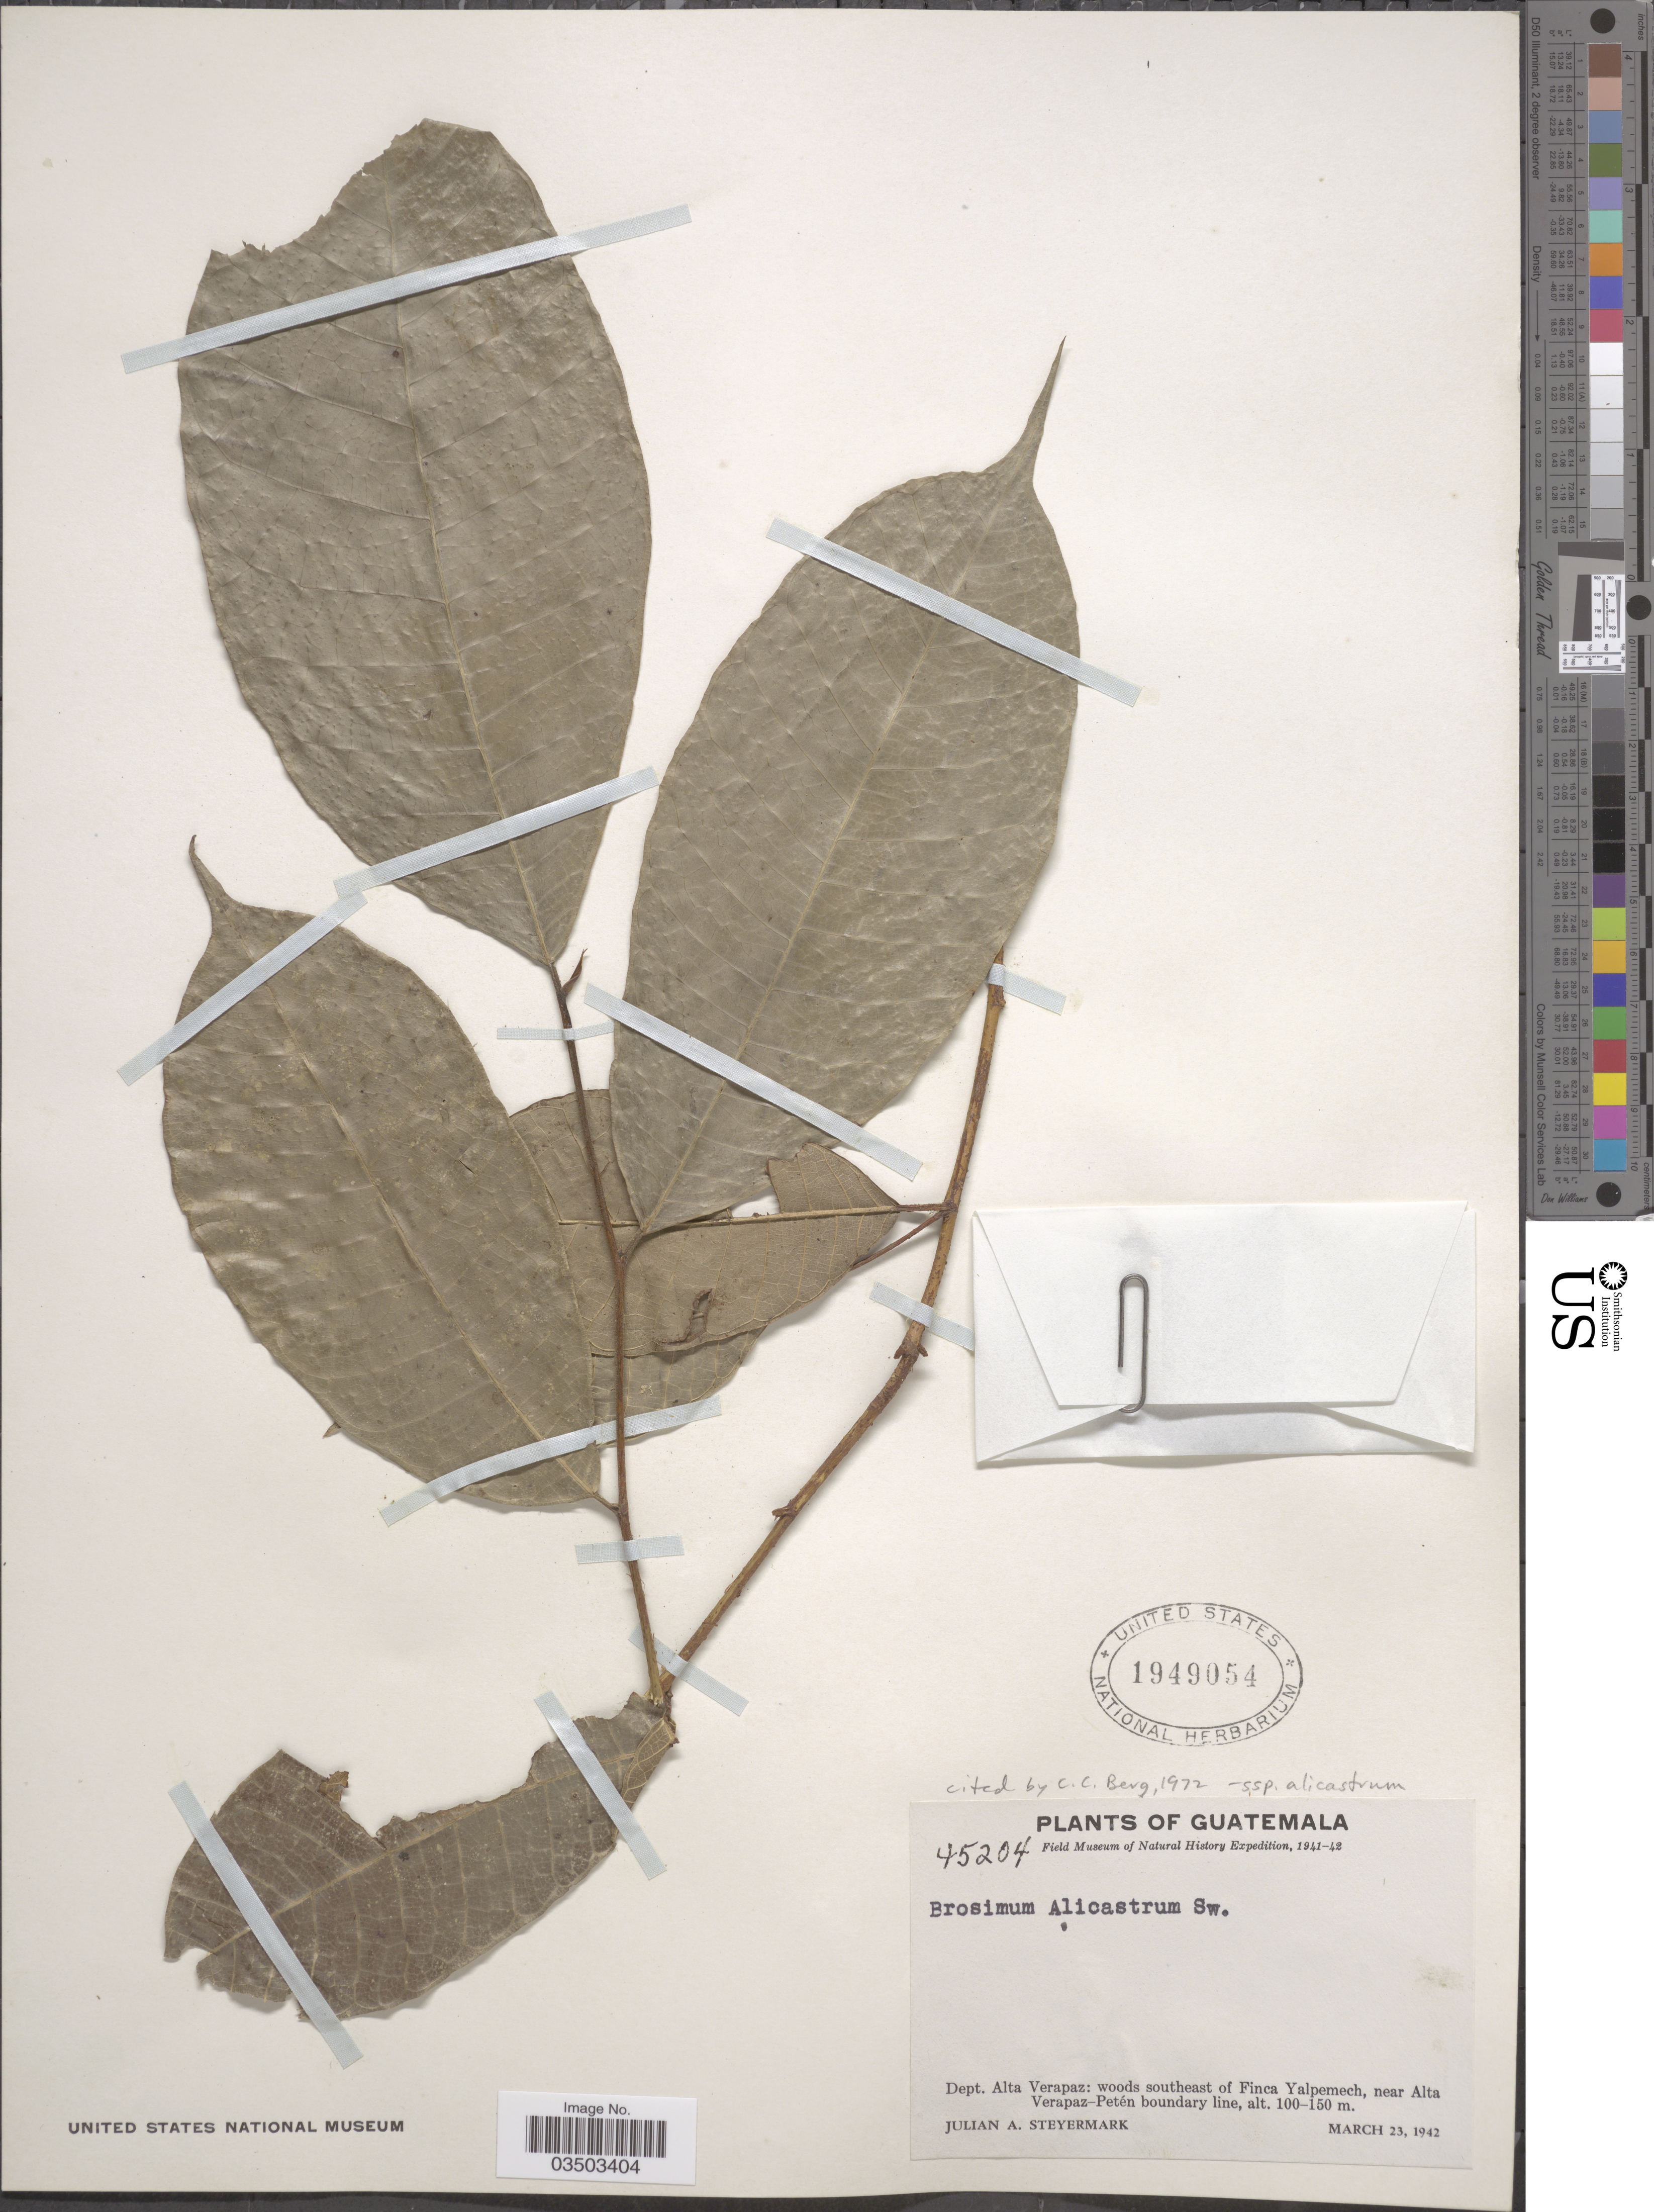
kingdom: Plantae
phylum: Tracheophyta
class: Magnoliopsida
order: Rosales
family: Moraceae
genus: Brosimum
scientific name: Brosimum alicastrum subsp. alicastrum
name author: Sw.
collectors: J. Steyermark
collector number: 45204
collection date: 1942-03-23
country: Guatemala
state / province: Alta Verapaz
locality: Dept. Alta Verapaz: woods southeast of Finca Yalpemech, near Alta Verapaz-Petén boundary line.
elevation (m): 100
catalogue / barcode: US 1949054